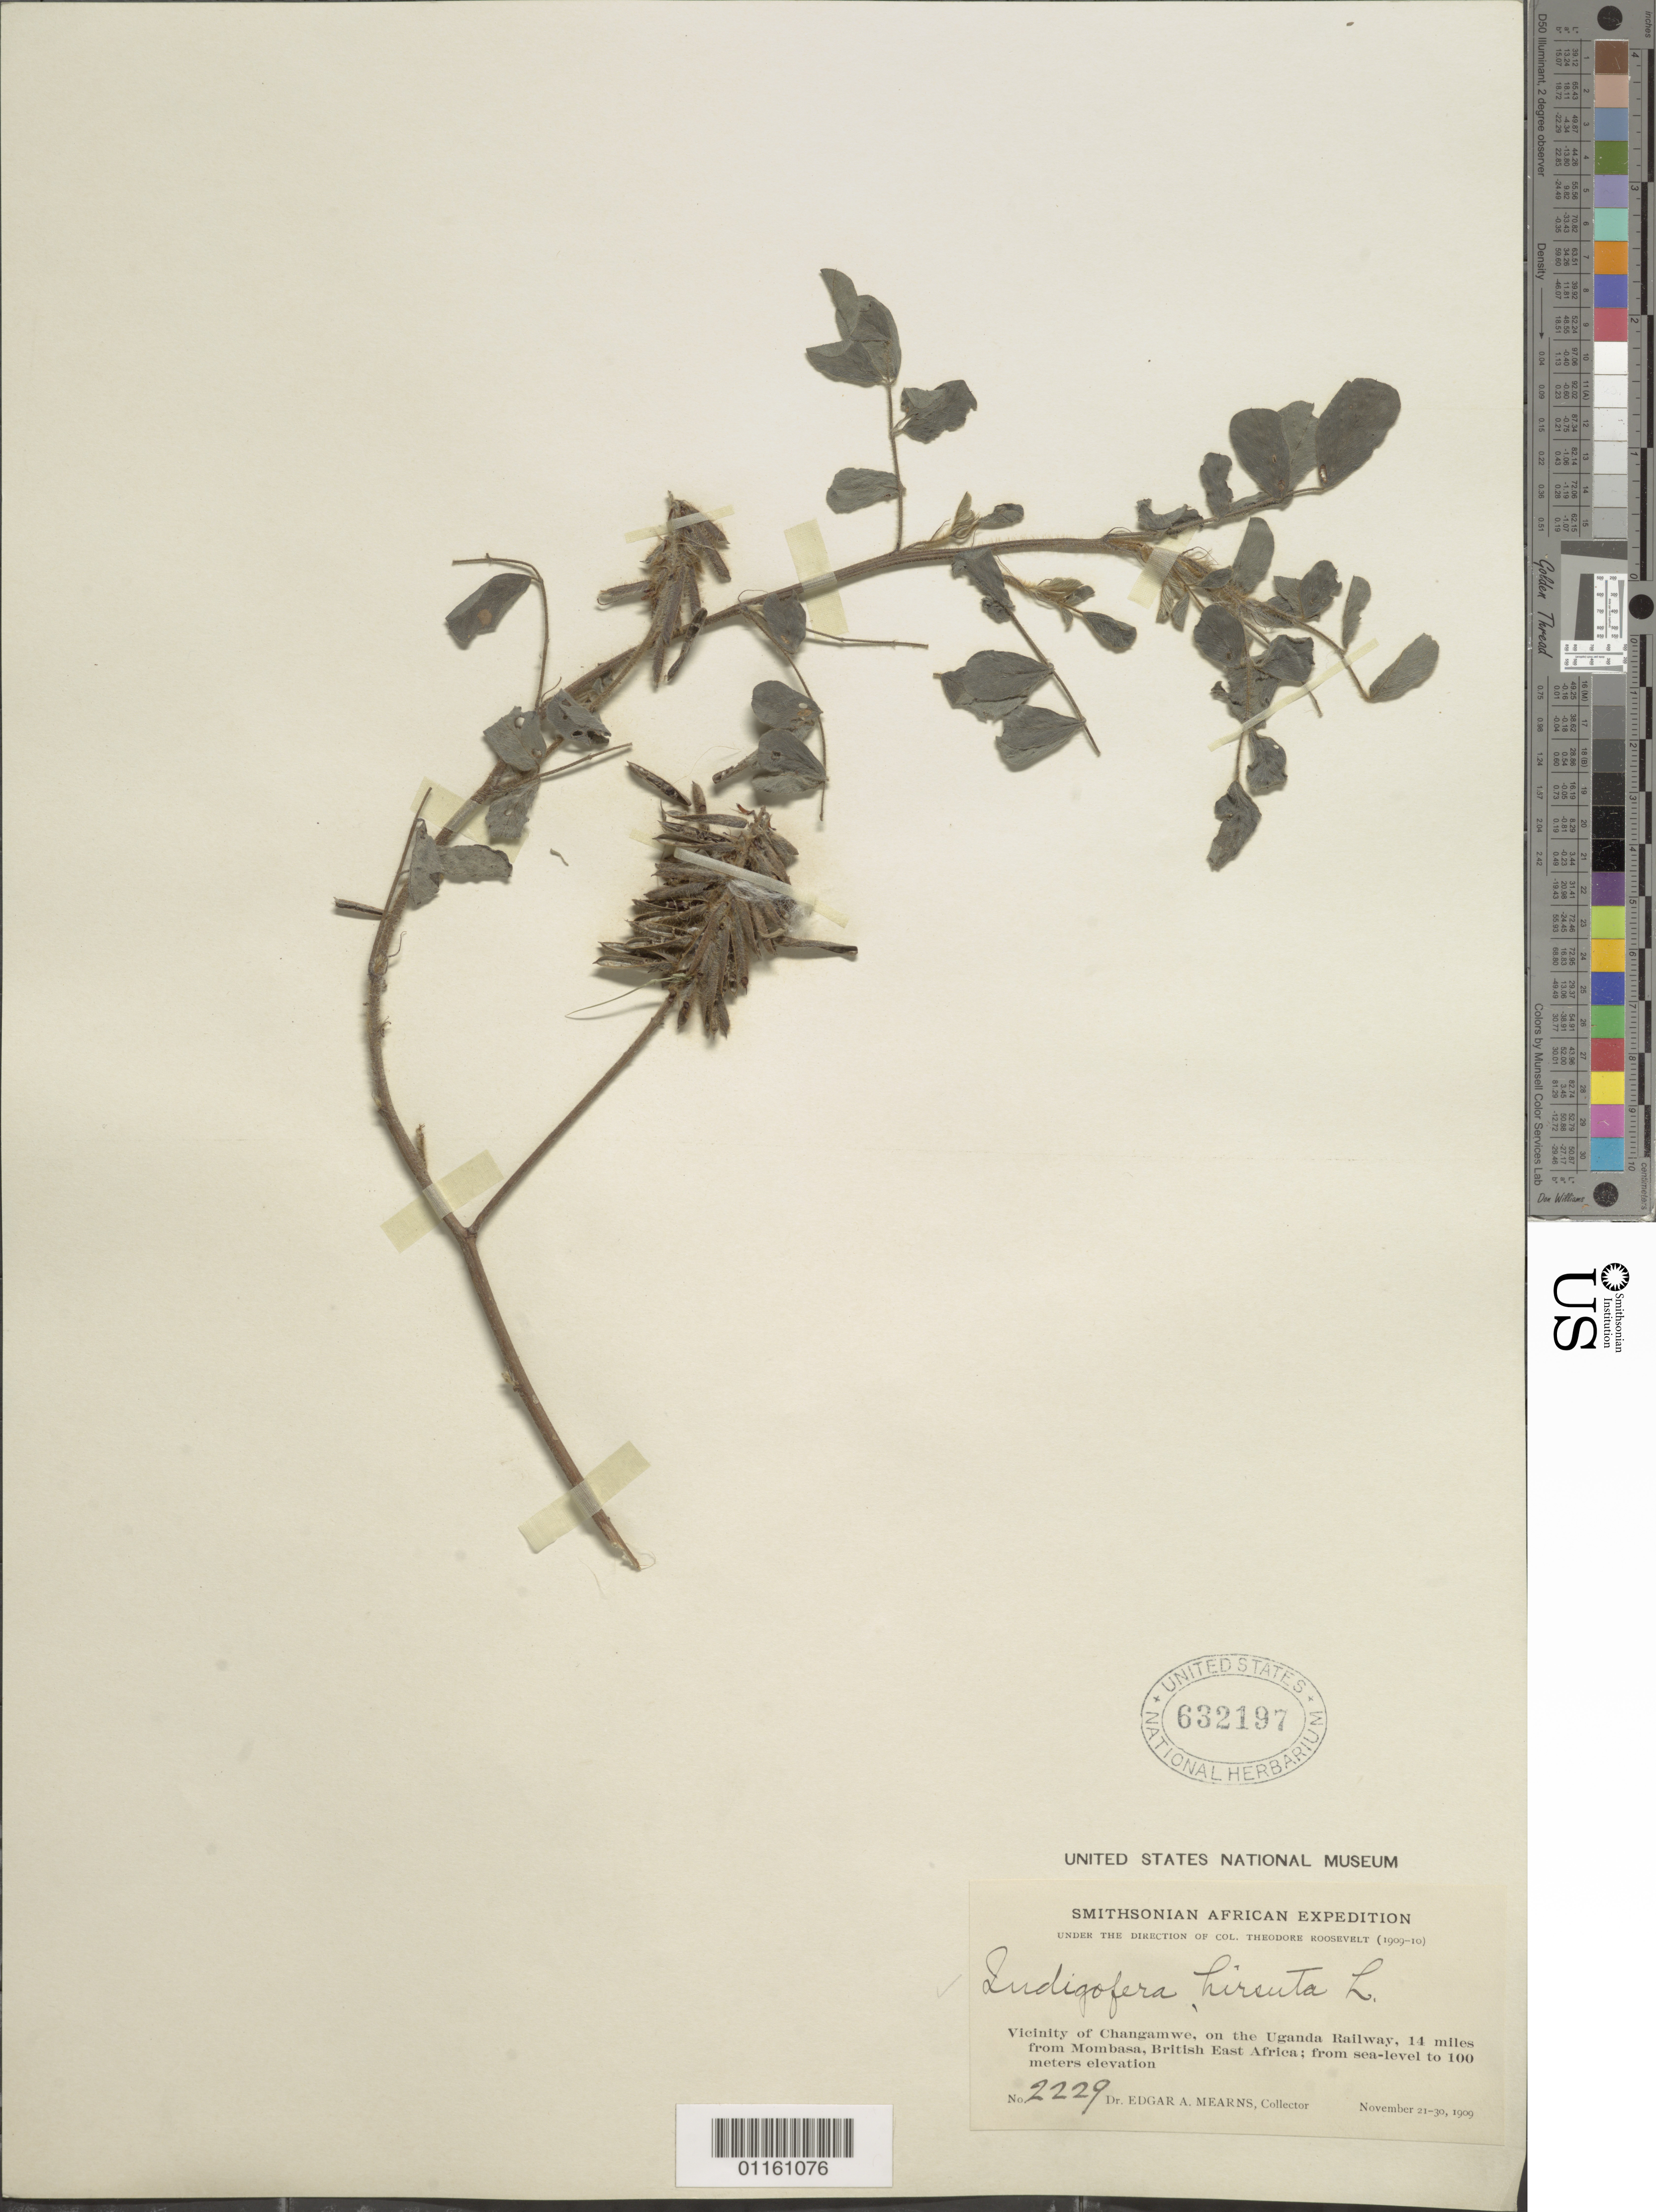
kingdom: Plantae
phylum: Tracheophyta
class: Magnoliopsida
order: Fabales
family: Fabaceae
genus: Indigofera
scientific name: Indigofera hirsuta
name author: L.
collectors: E. A. Mearns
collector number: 2229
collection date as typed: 21 Nov 1909 to 30 Nov 1909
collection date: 1909-11-21/1909-11-30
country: Uganda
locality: Vicinity of Changamwe, on the Uganda railway, 14 mi from Mombasa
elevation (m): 0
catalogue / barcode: US 632197